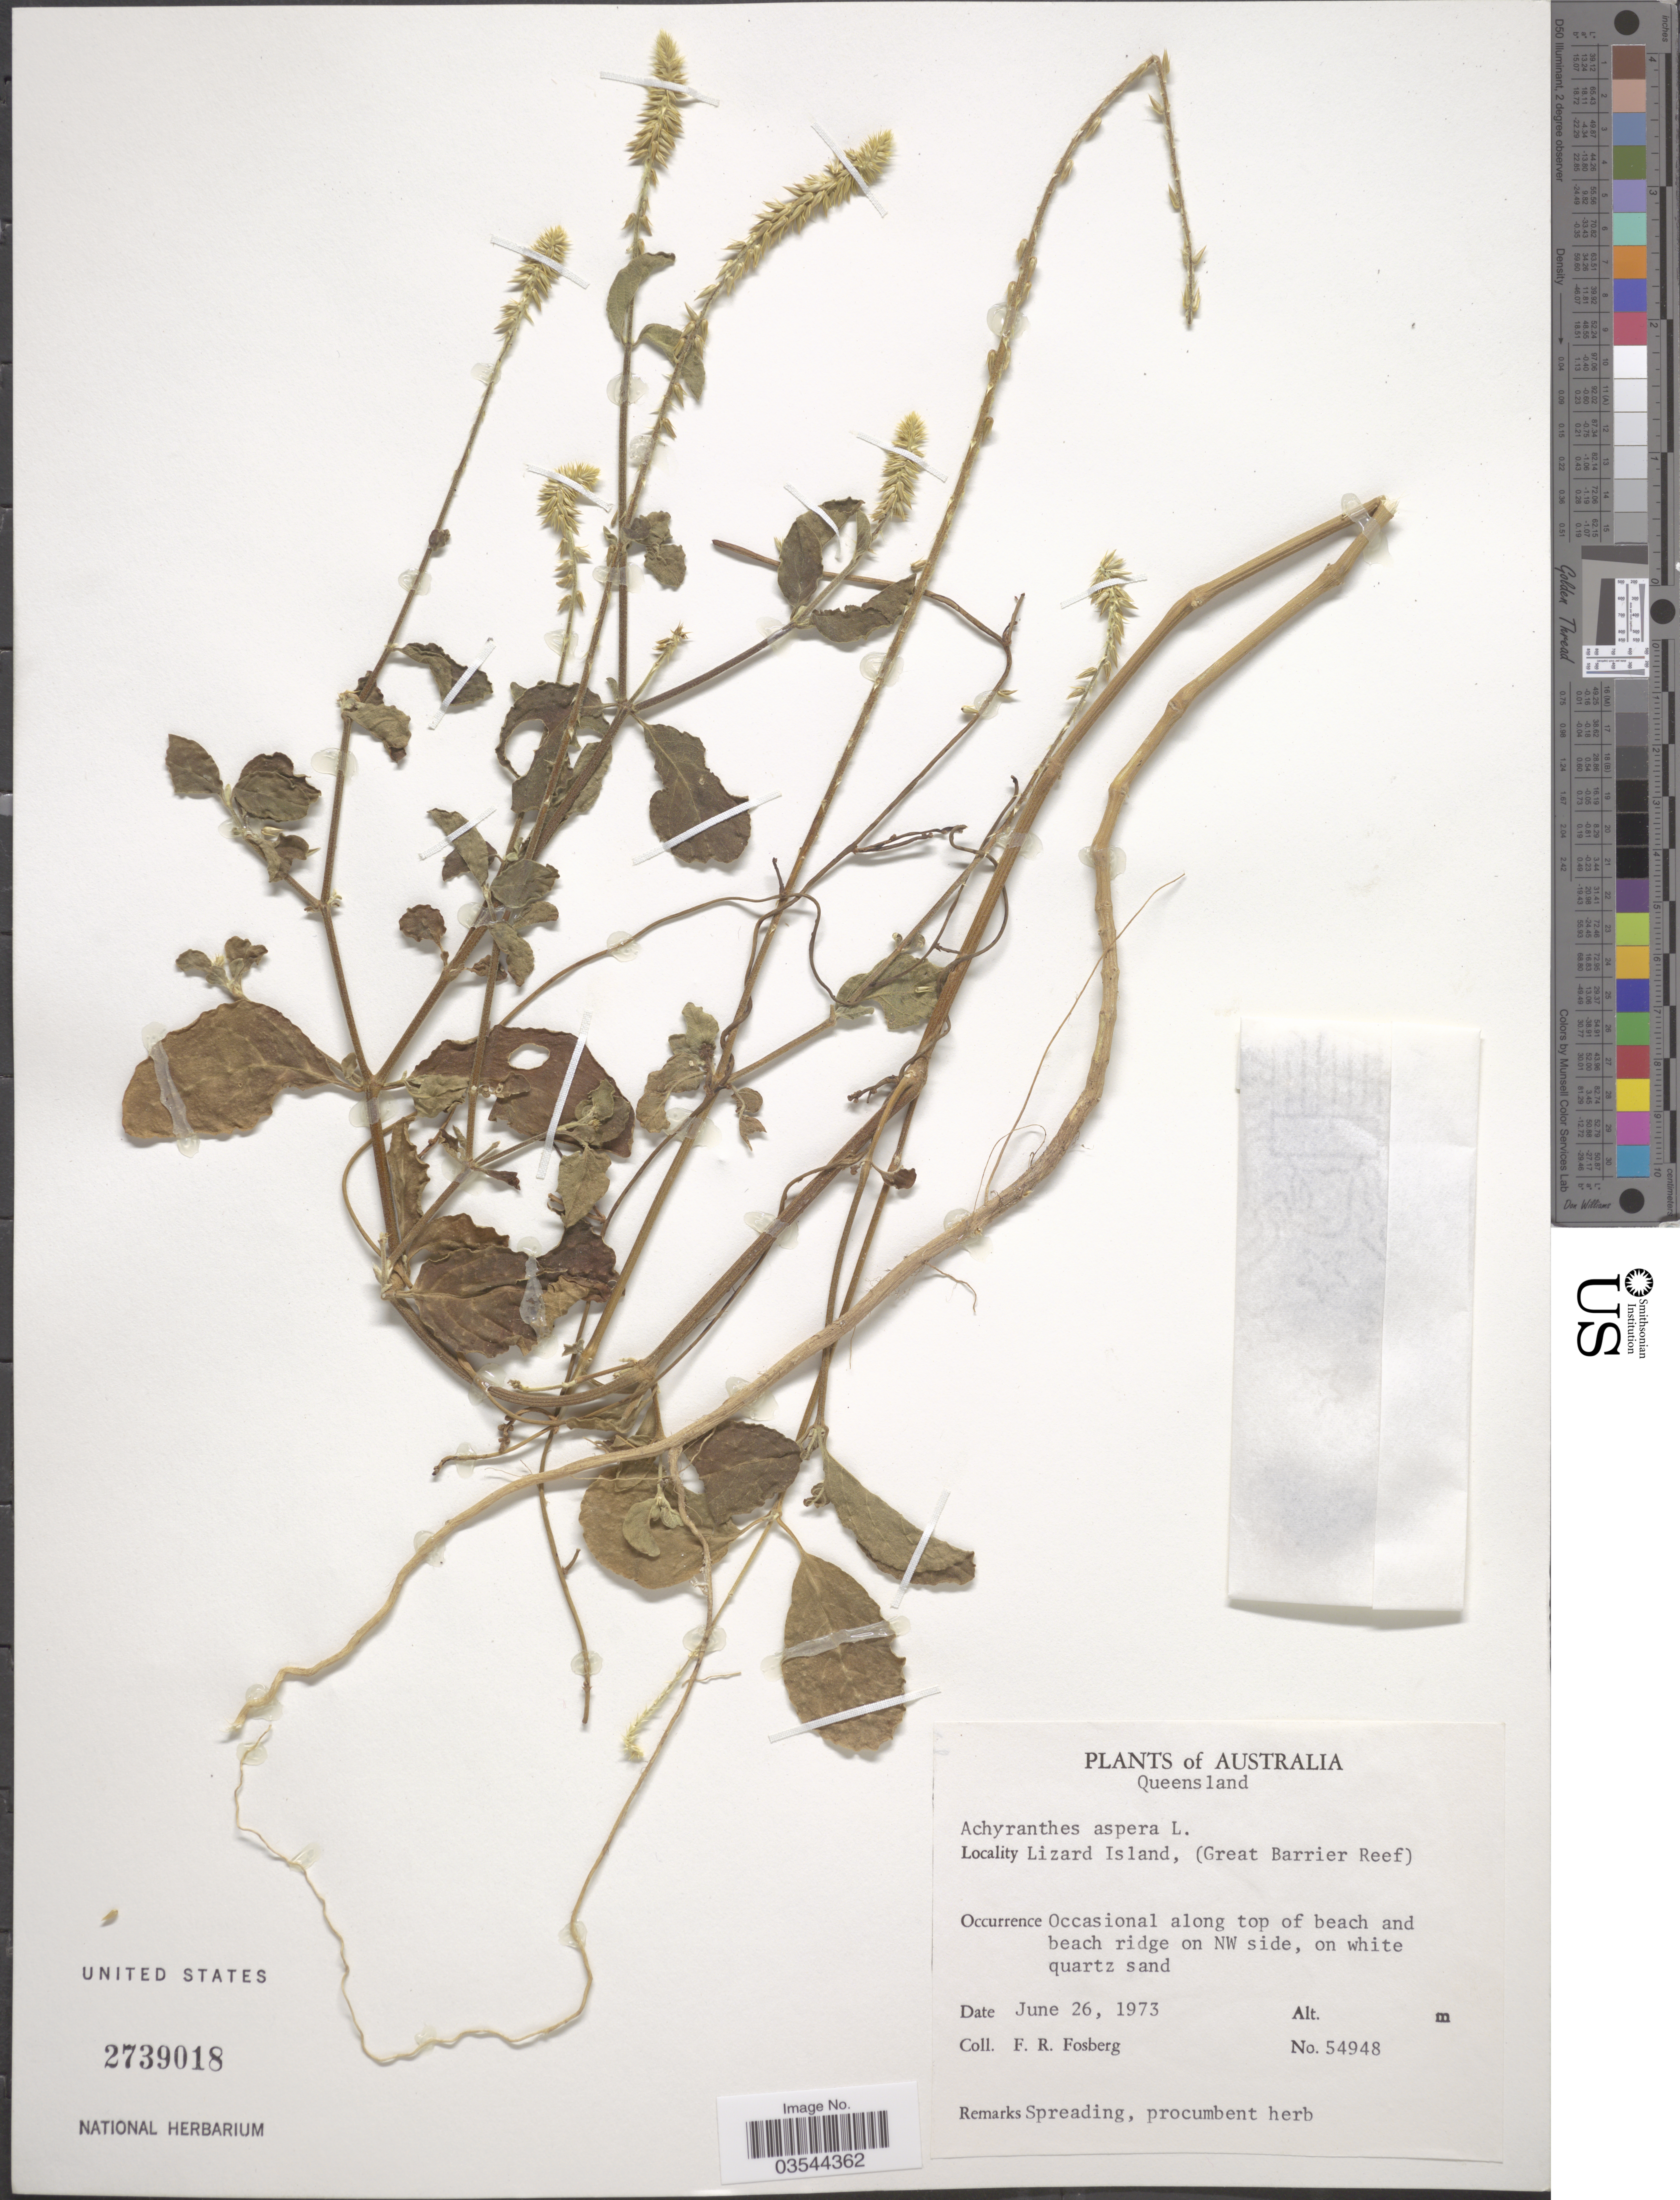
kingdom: Plantae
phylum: Tracheophyta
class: Magnoliopsida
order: Caryophyllales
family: Amaranthaceae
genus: Achyranthes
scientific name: Achyranthes aspera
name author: L.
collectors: F. R. Fosberg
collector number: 54948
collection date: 1973-06-26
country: Australia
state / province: Queensland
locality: Lizard Island, (Great Barrier Reef). Occasional along top of beach and beach ridge on NW side.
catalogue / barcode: US 2739018